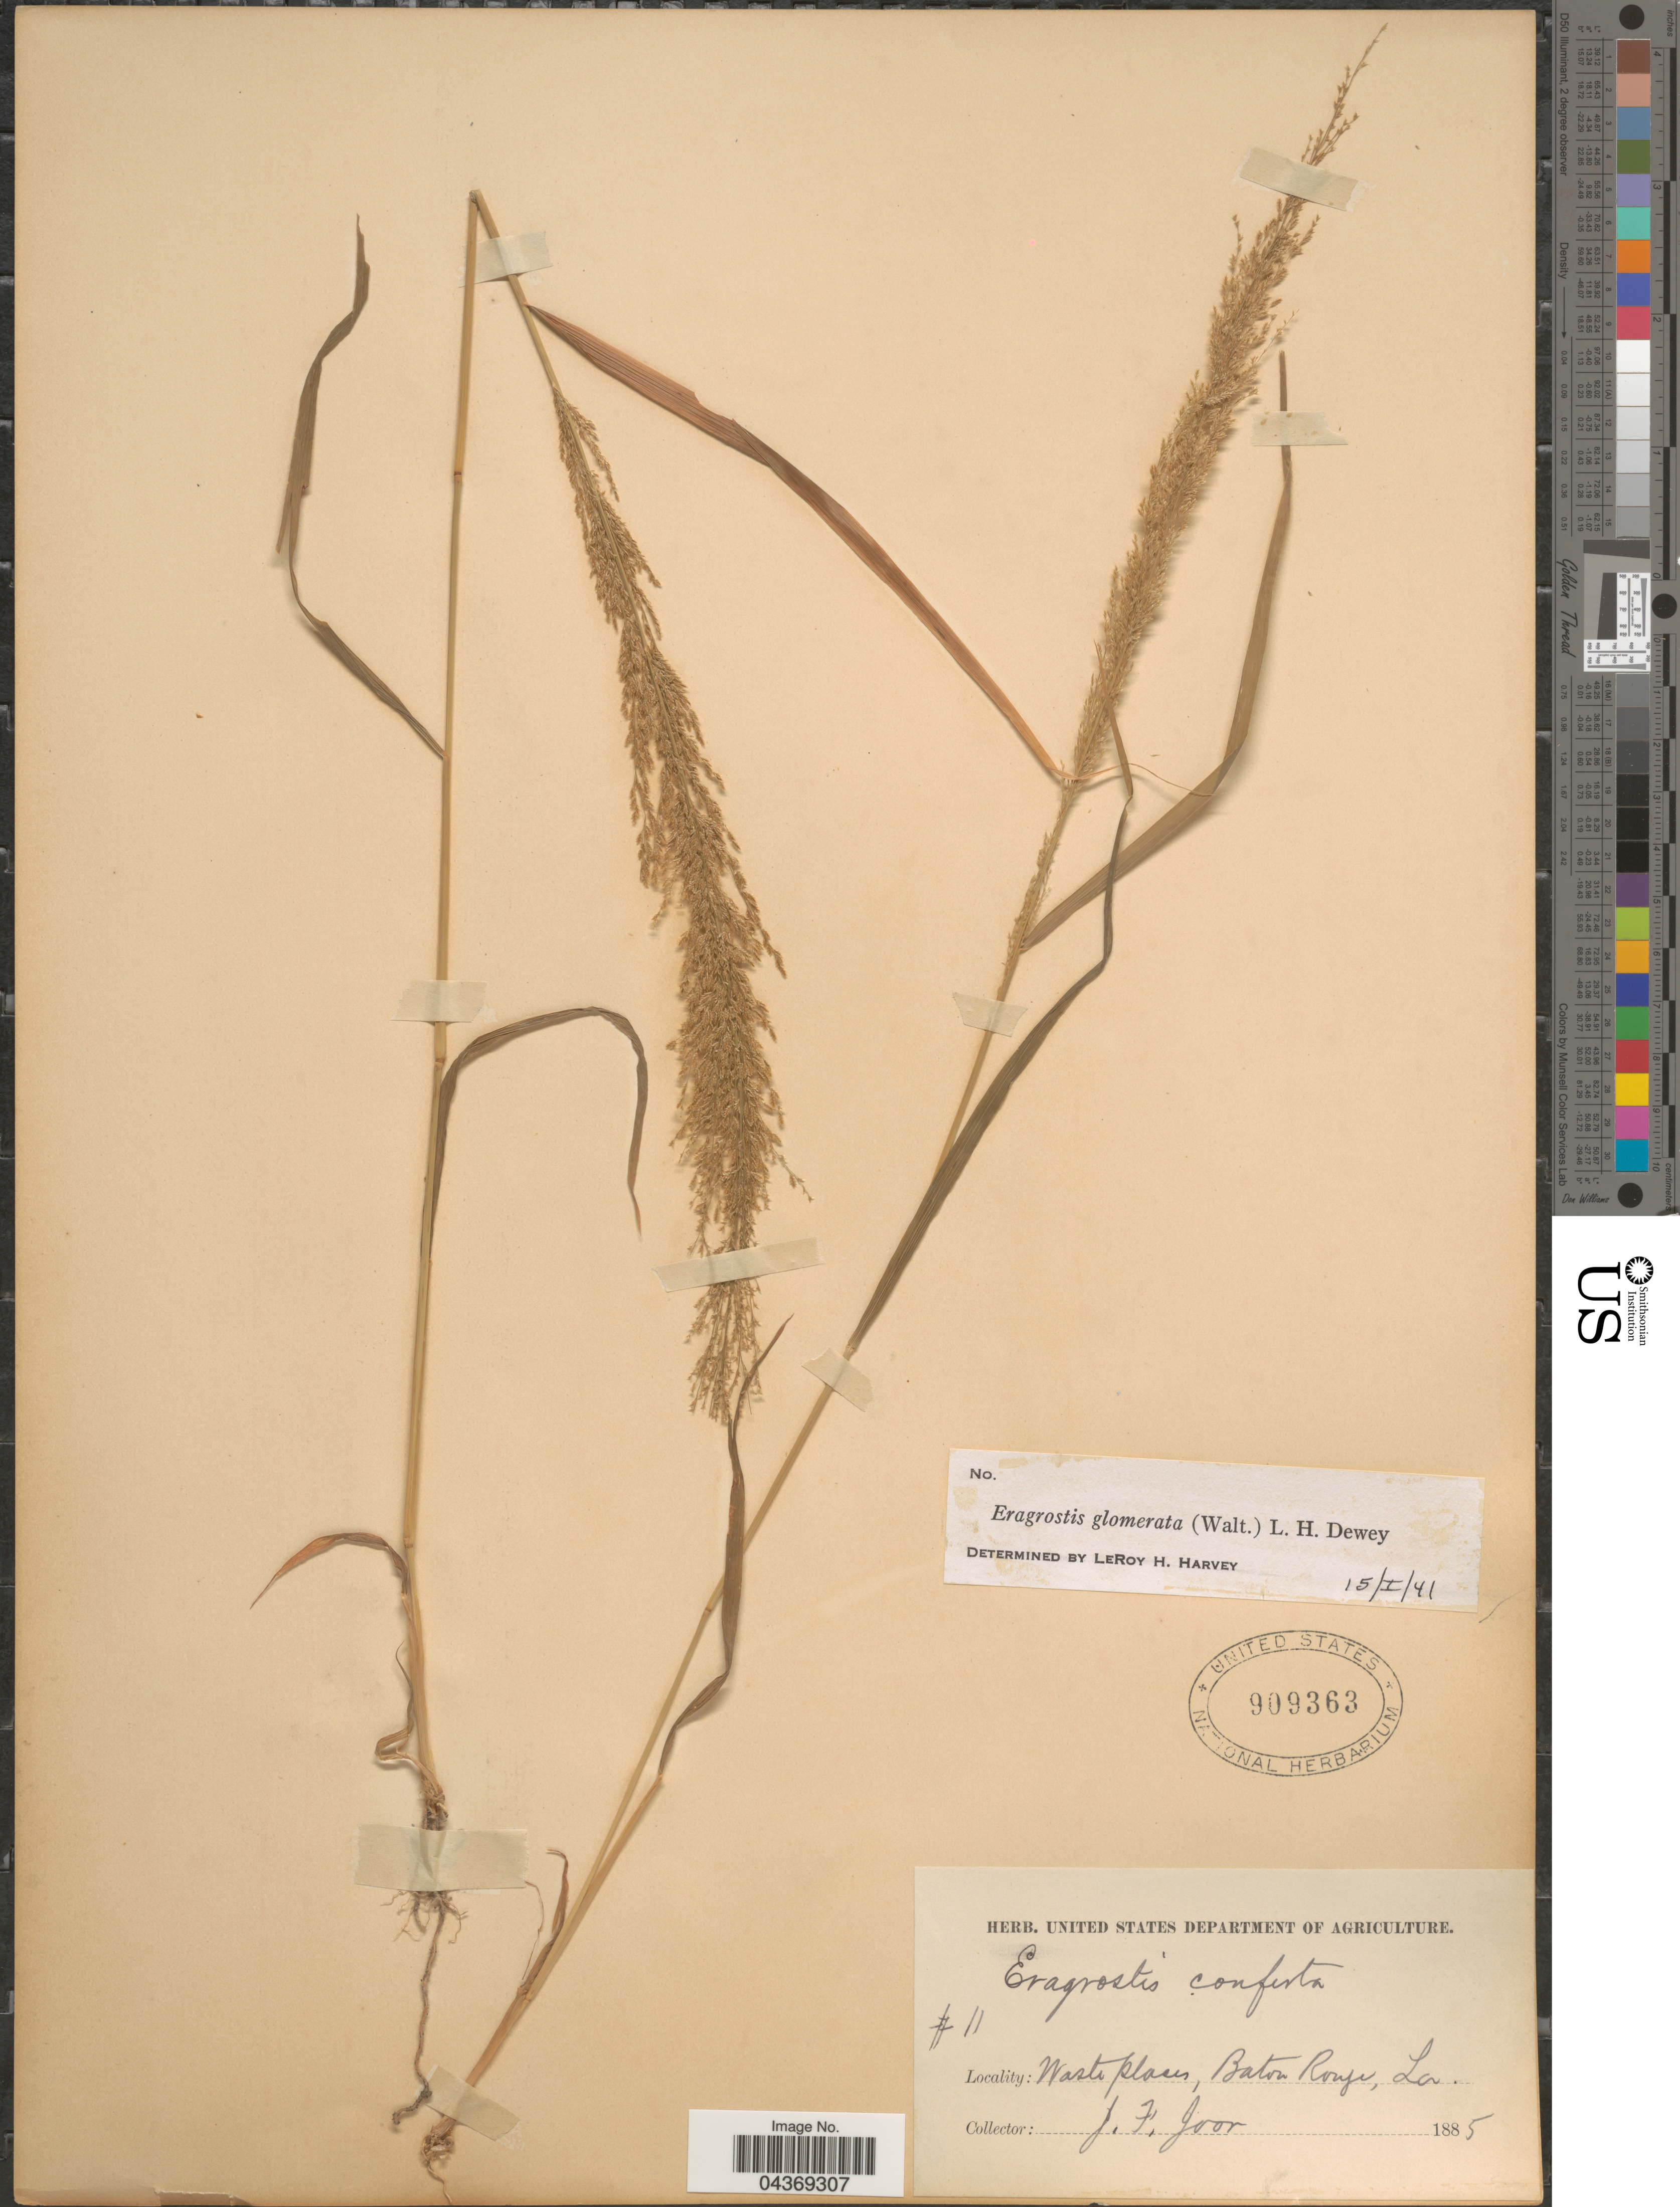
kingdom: Plantae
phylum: Tracheophyta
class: Liliopsida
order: Poales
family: Poaceae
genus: Eragrostis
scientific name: Eragrostis japonica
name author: (Thunb.) Trin.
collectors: J. F. Joor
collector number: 11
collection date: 1885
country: United States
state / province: Louisiana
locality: Waste places, Baton Rouge.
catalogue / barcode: US 909363